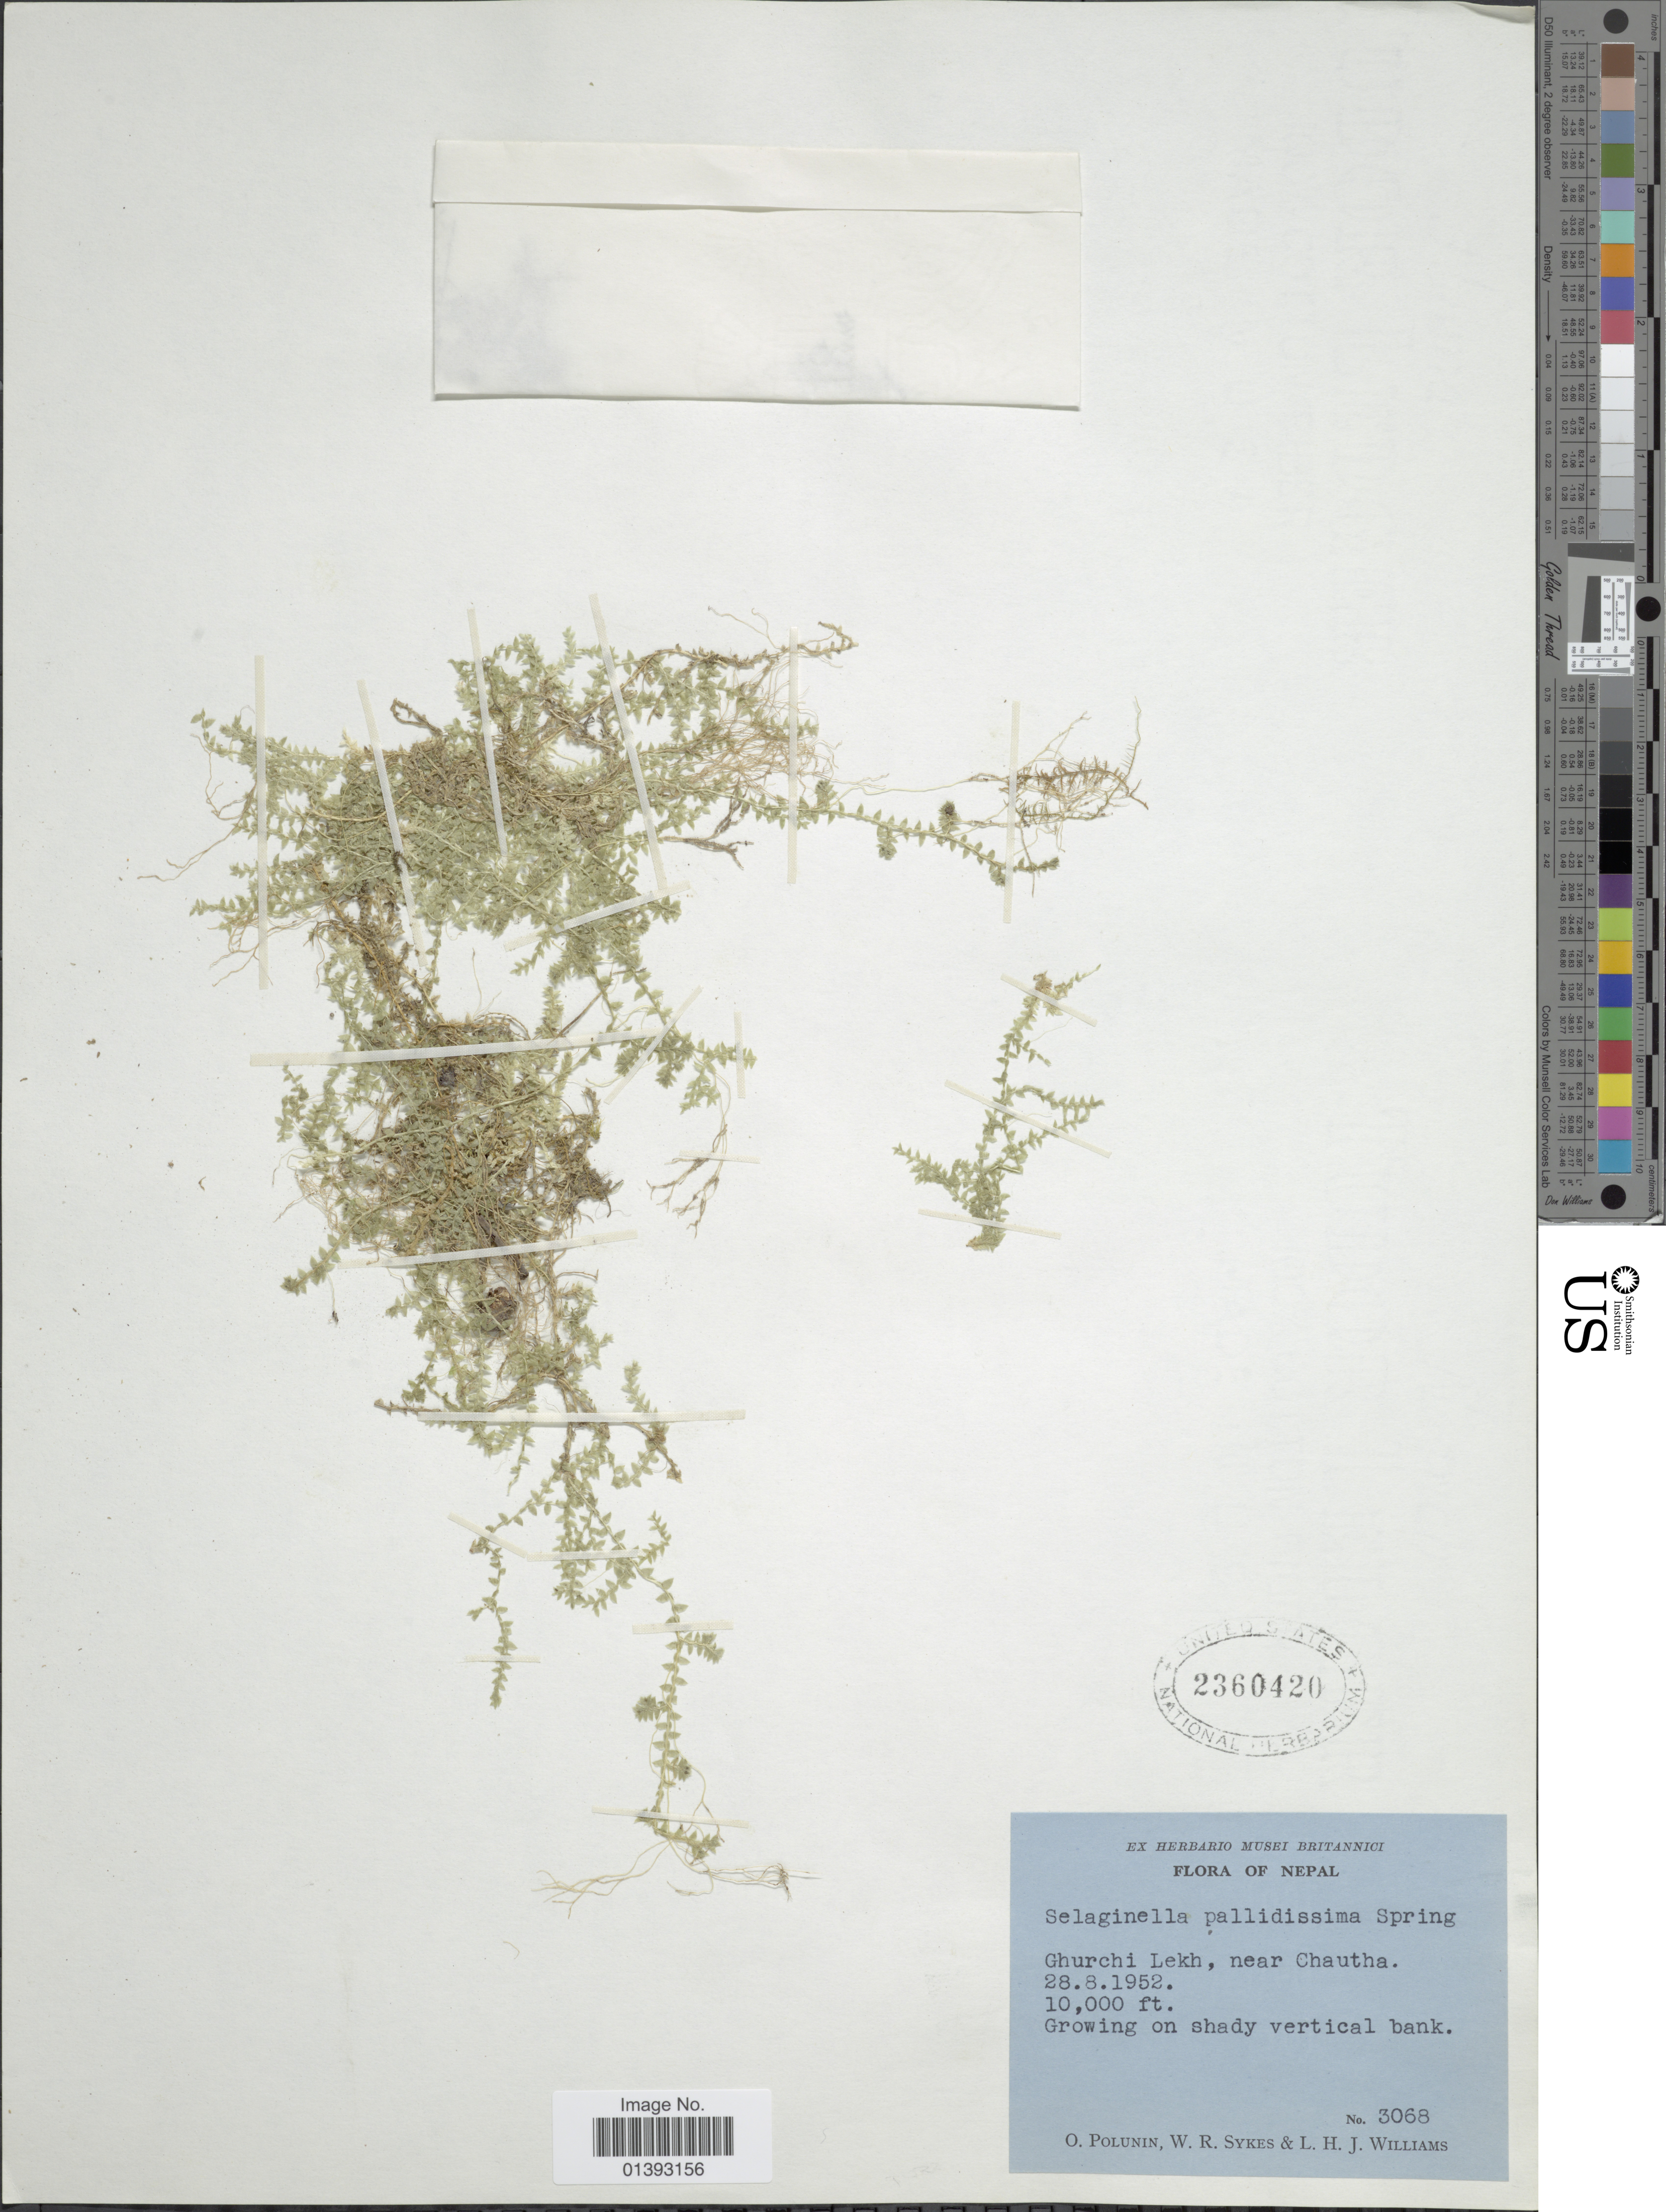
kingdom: Plantae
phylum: Tracheophyta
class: Lycopodiopsida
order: Selaginellales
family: Selaginellaceae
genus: Selaginella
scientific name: Selaginella pallidissima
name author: Spring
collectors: O. V. Polunin, W. R. Sykes & L. H. J. Williams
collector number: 3068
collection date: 1952-08-28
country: Nepal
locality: Ghurchi Lekh, near Chautha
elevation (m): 3048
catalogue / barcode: US 2360420